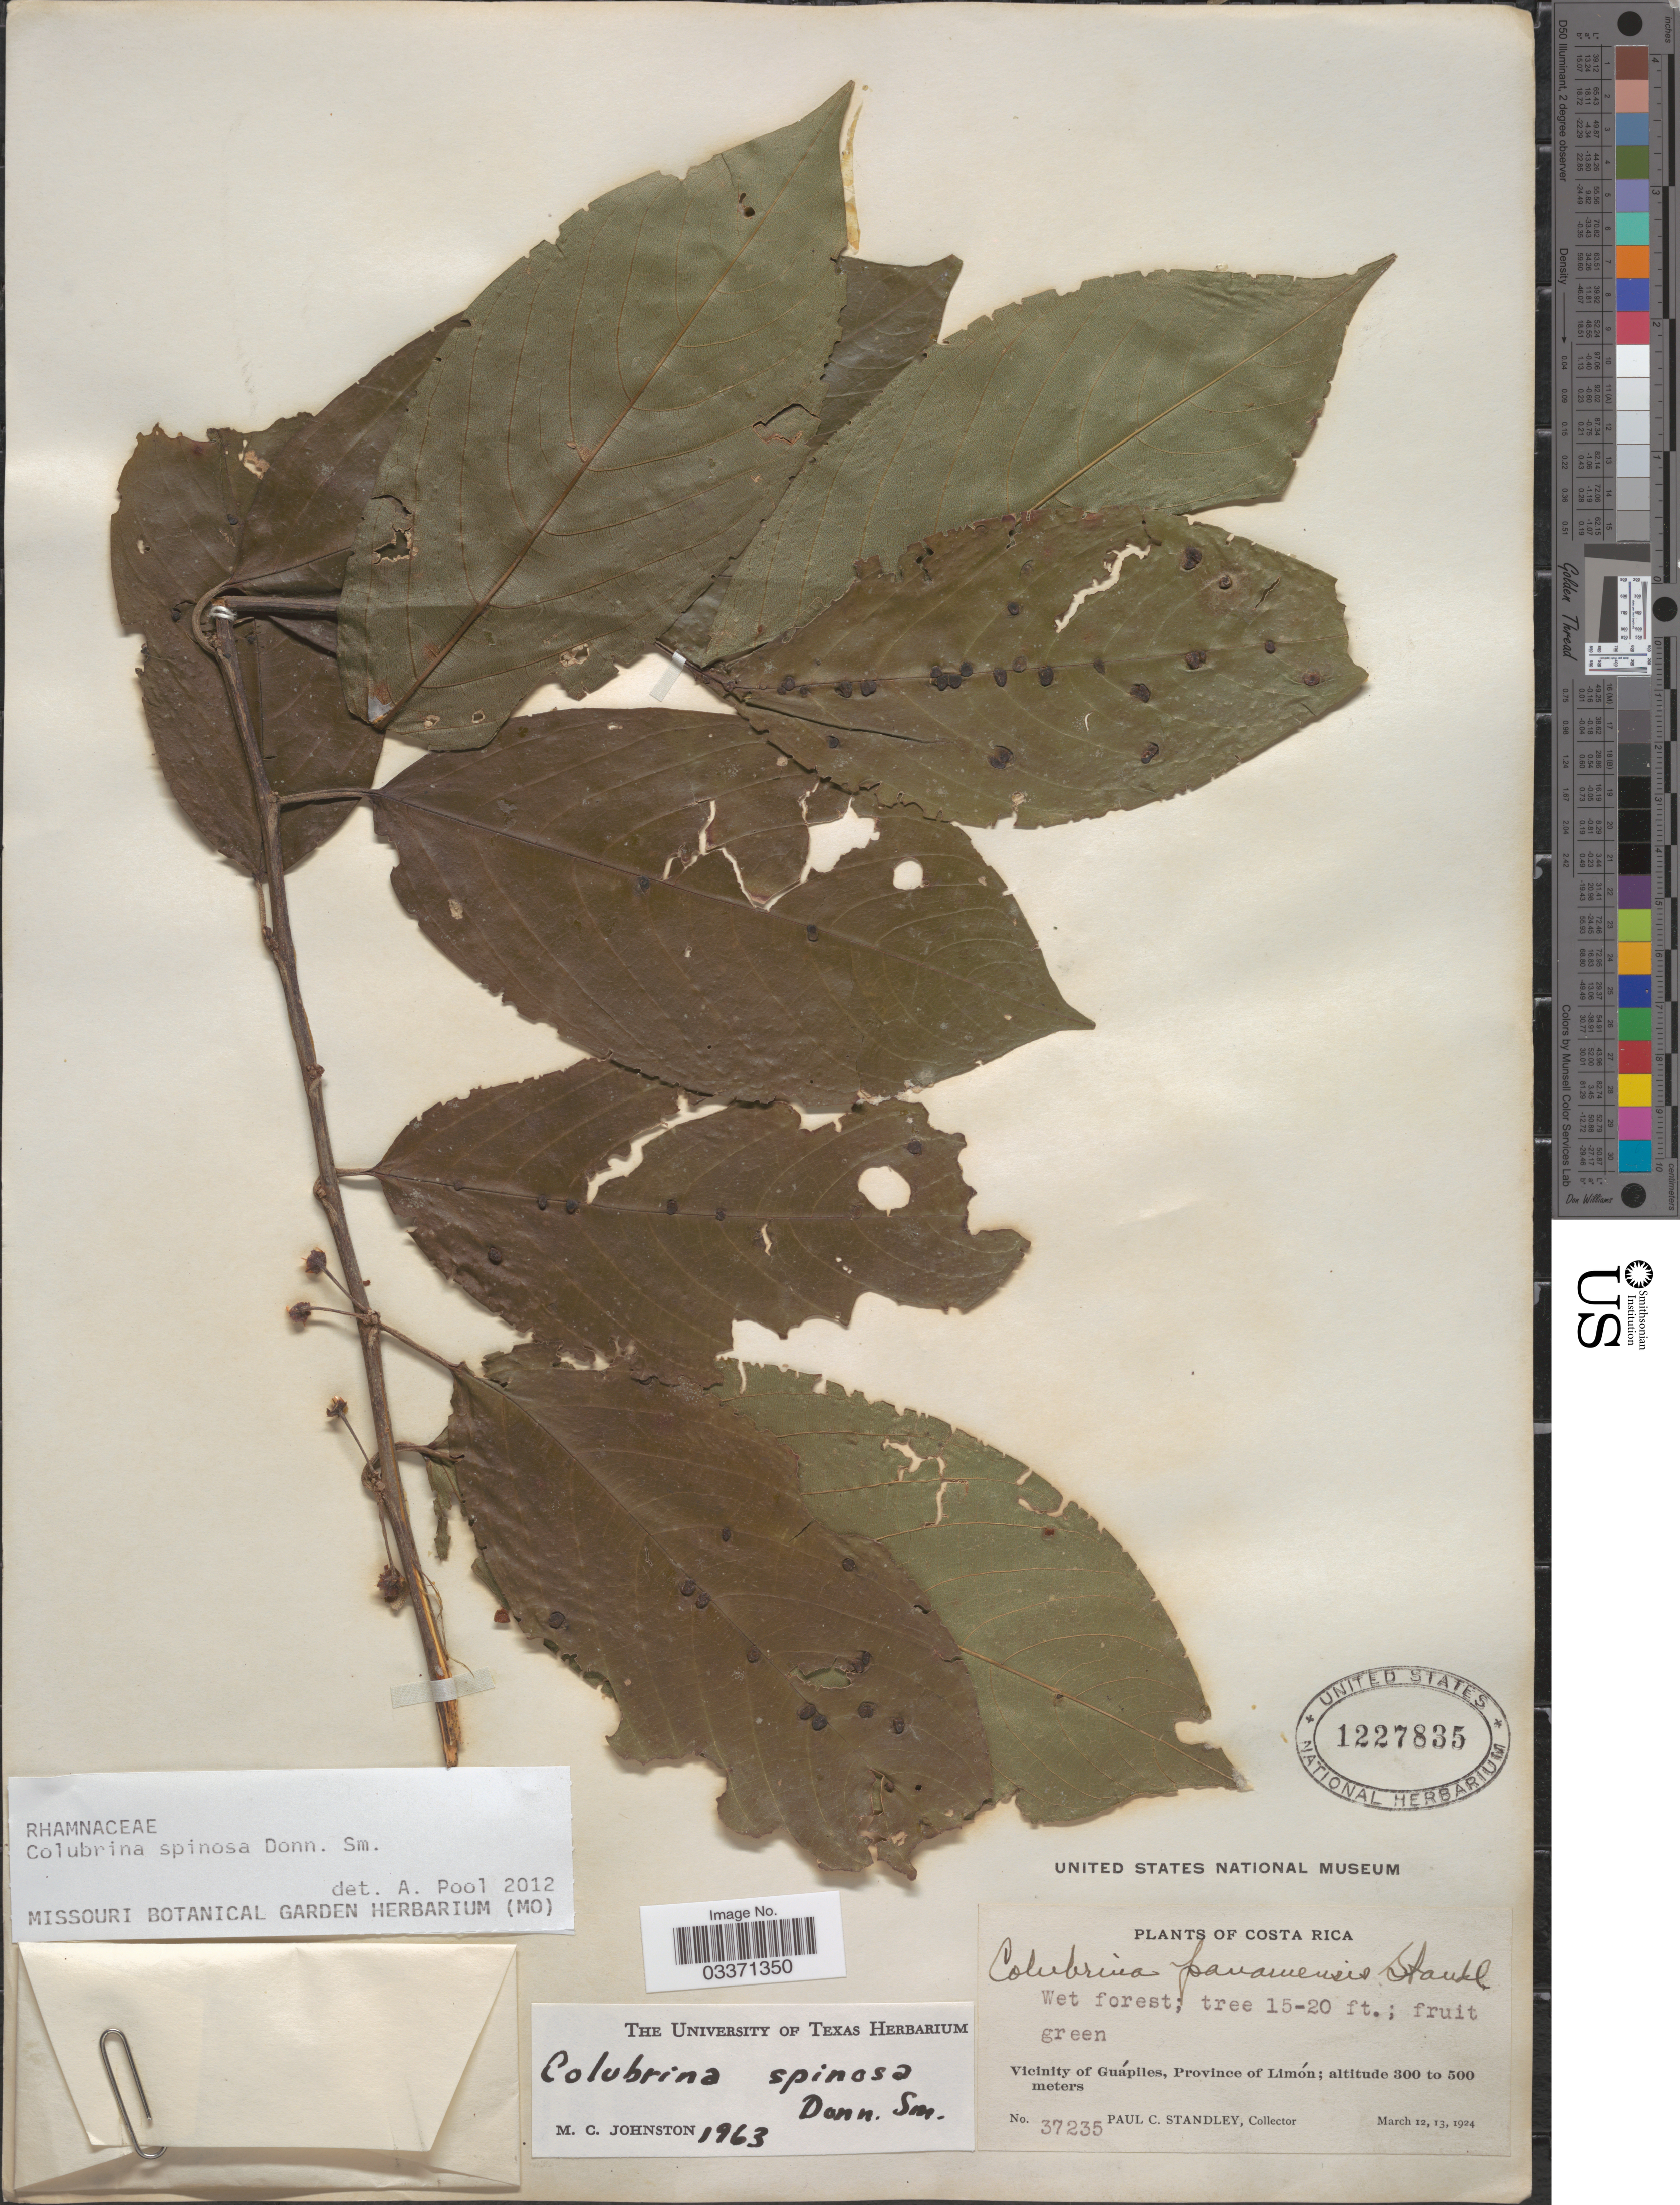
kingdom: Plantae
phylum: Tracheophyta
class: Magnoliopsida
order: Rosales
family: Rhamnaceae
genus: Colubrina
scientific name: Colubrina spinosa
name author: Donn. Sm.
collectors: P. C. Standley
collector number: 37235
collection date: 1924-03-12/1924-03-13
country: Costa Rica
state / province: Limón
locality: Vicinity of Guápiles.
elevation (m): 300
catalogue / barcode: US 1227835